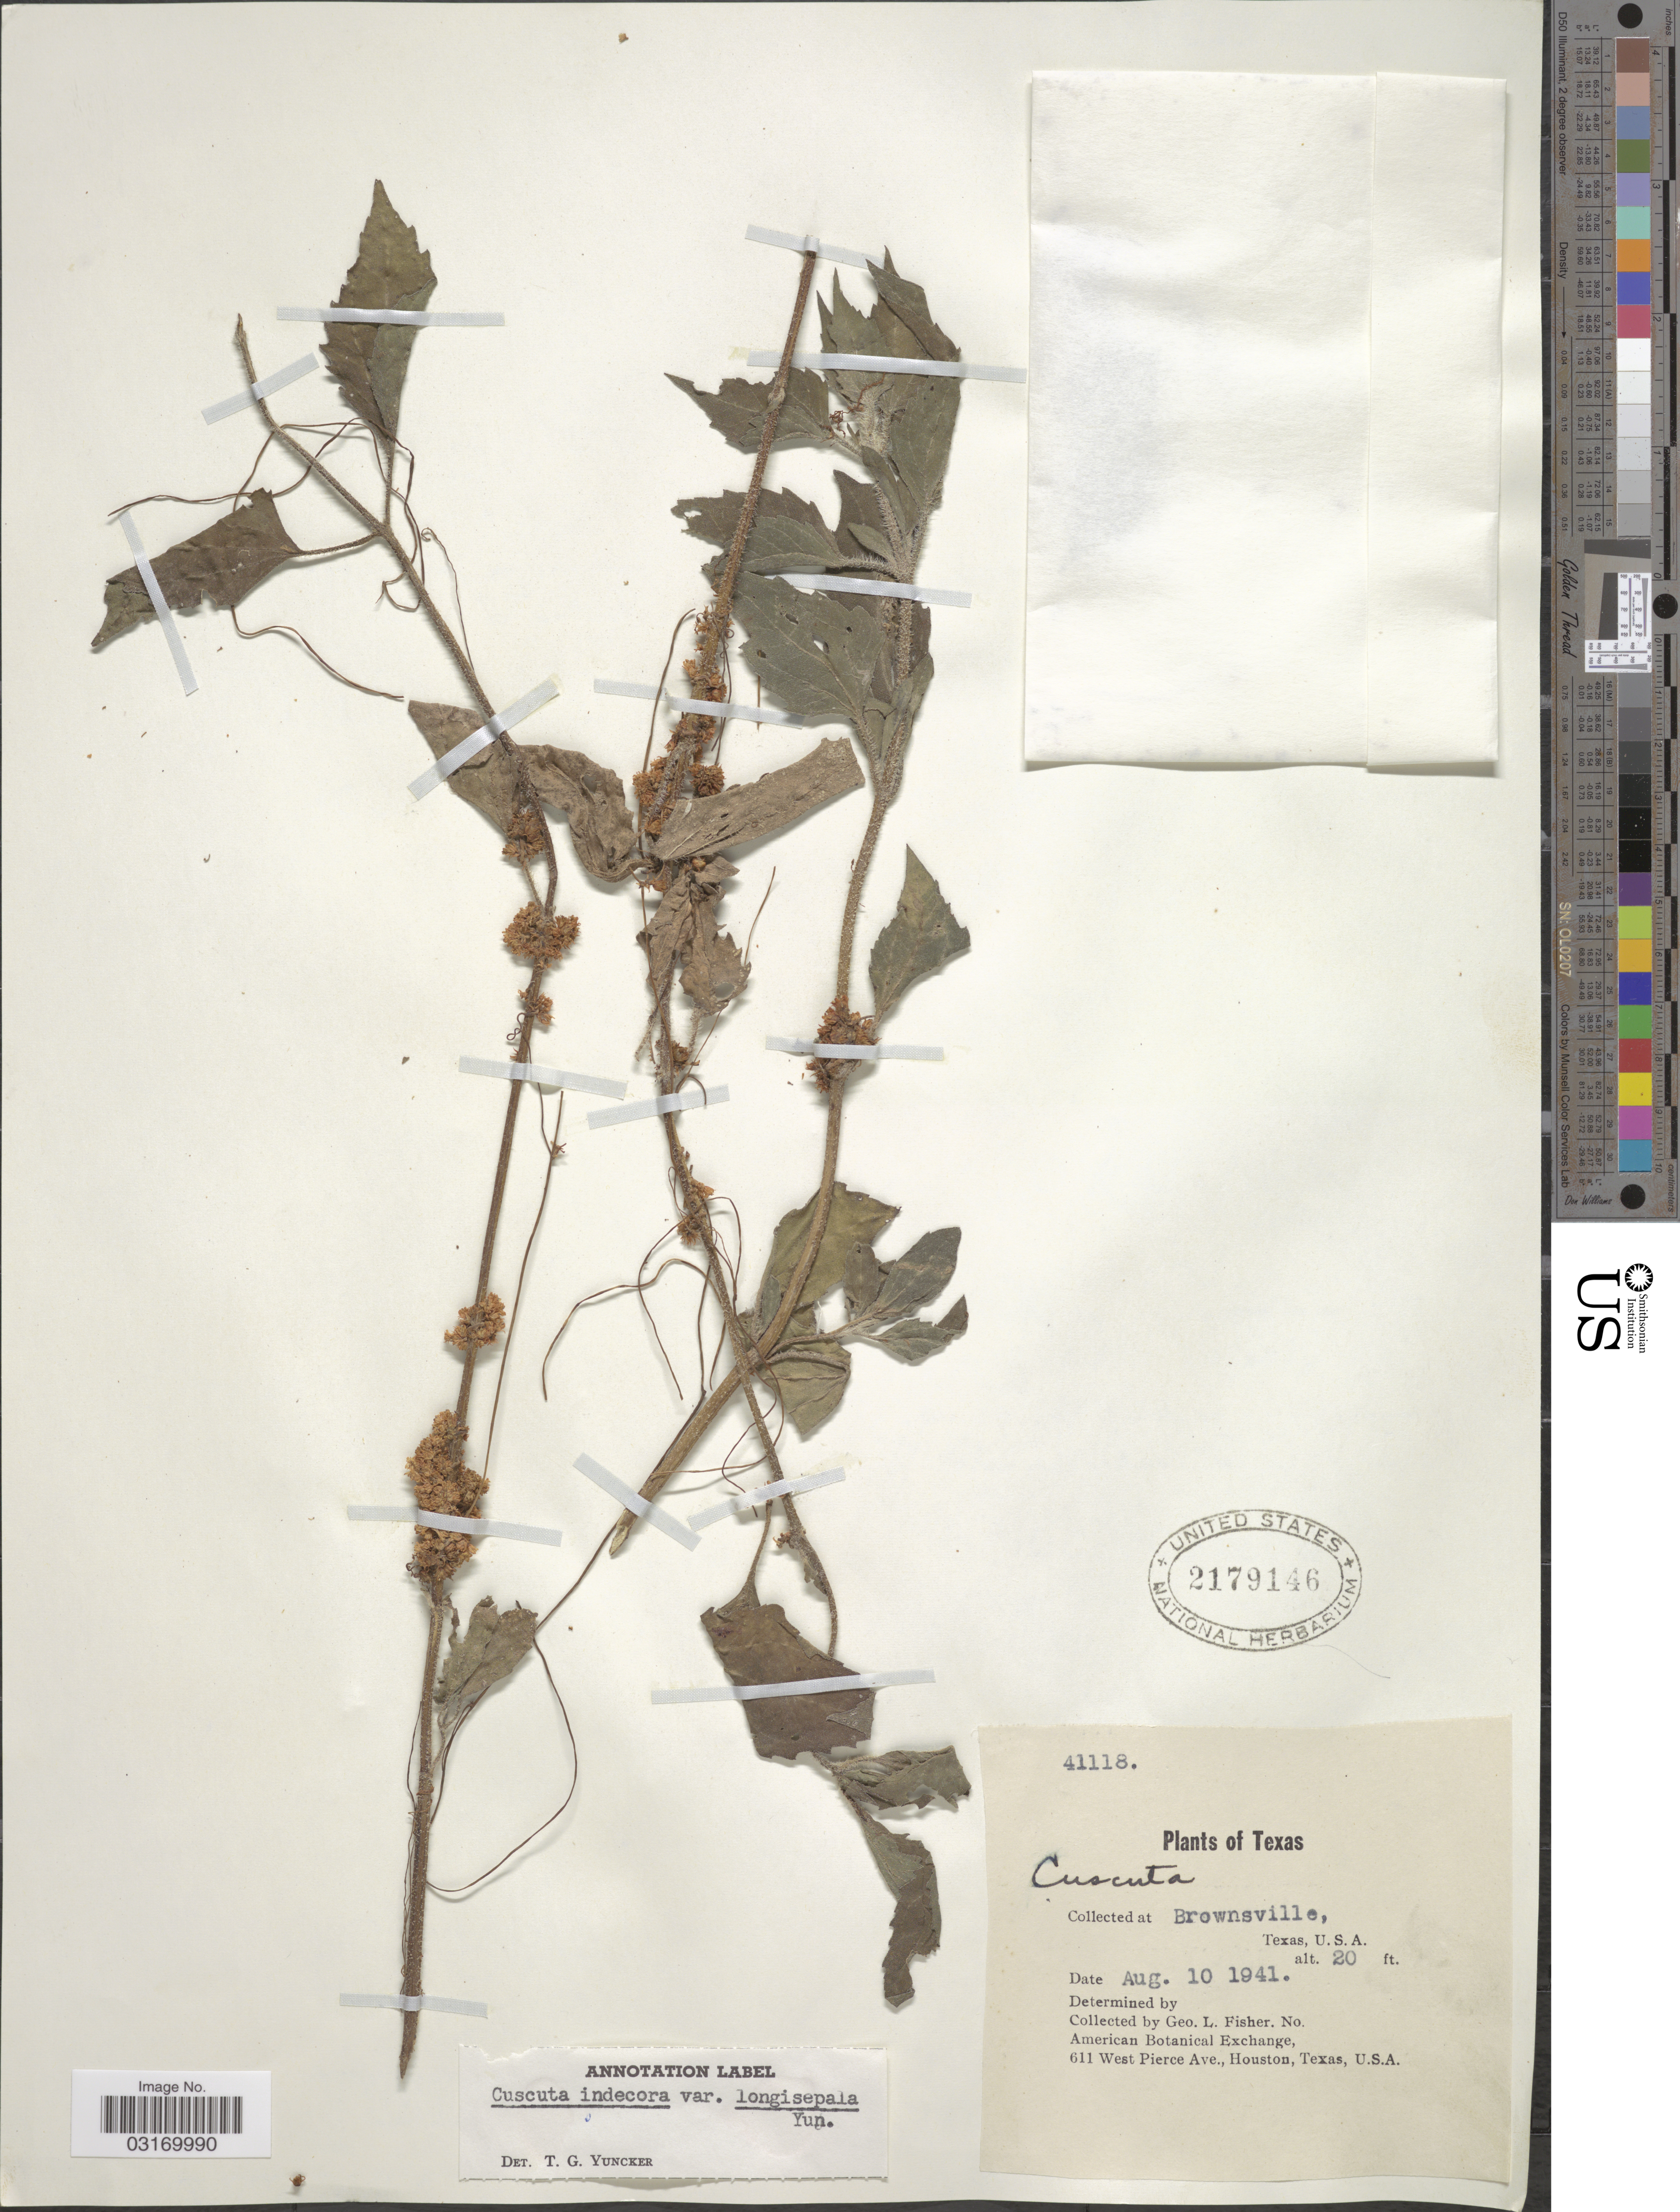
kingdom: Plantae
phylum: Tracheophyta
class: Magnoliopsida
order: Solanales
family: Convolvulaceae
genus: Cuscuta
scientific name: Cuscuta indecora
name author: Choisy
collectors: G. L. Fisher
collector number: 41118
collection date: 1941-08-10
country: United States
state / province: Texas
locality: Brownsville, U.S.A.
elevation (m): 6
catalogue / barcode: US 2179146